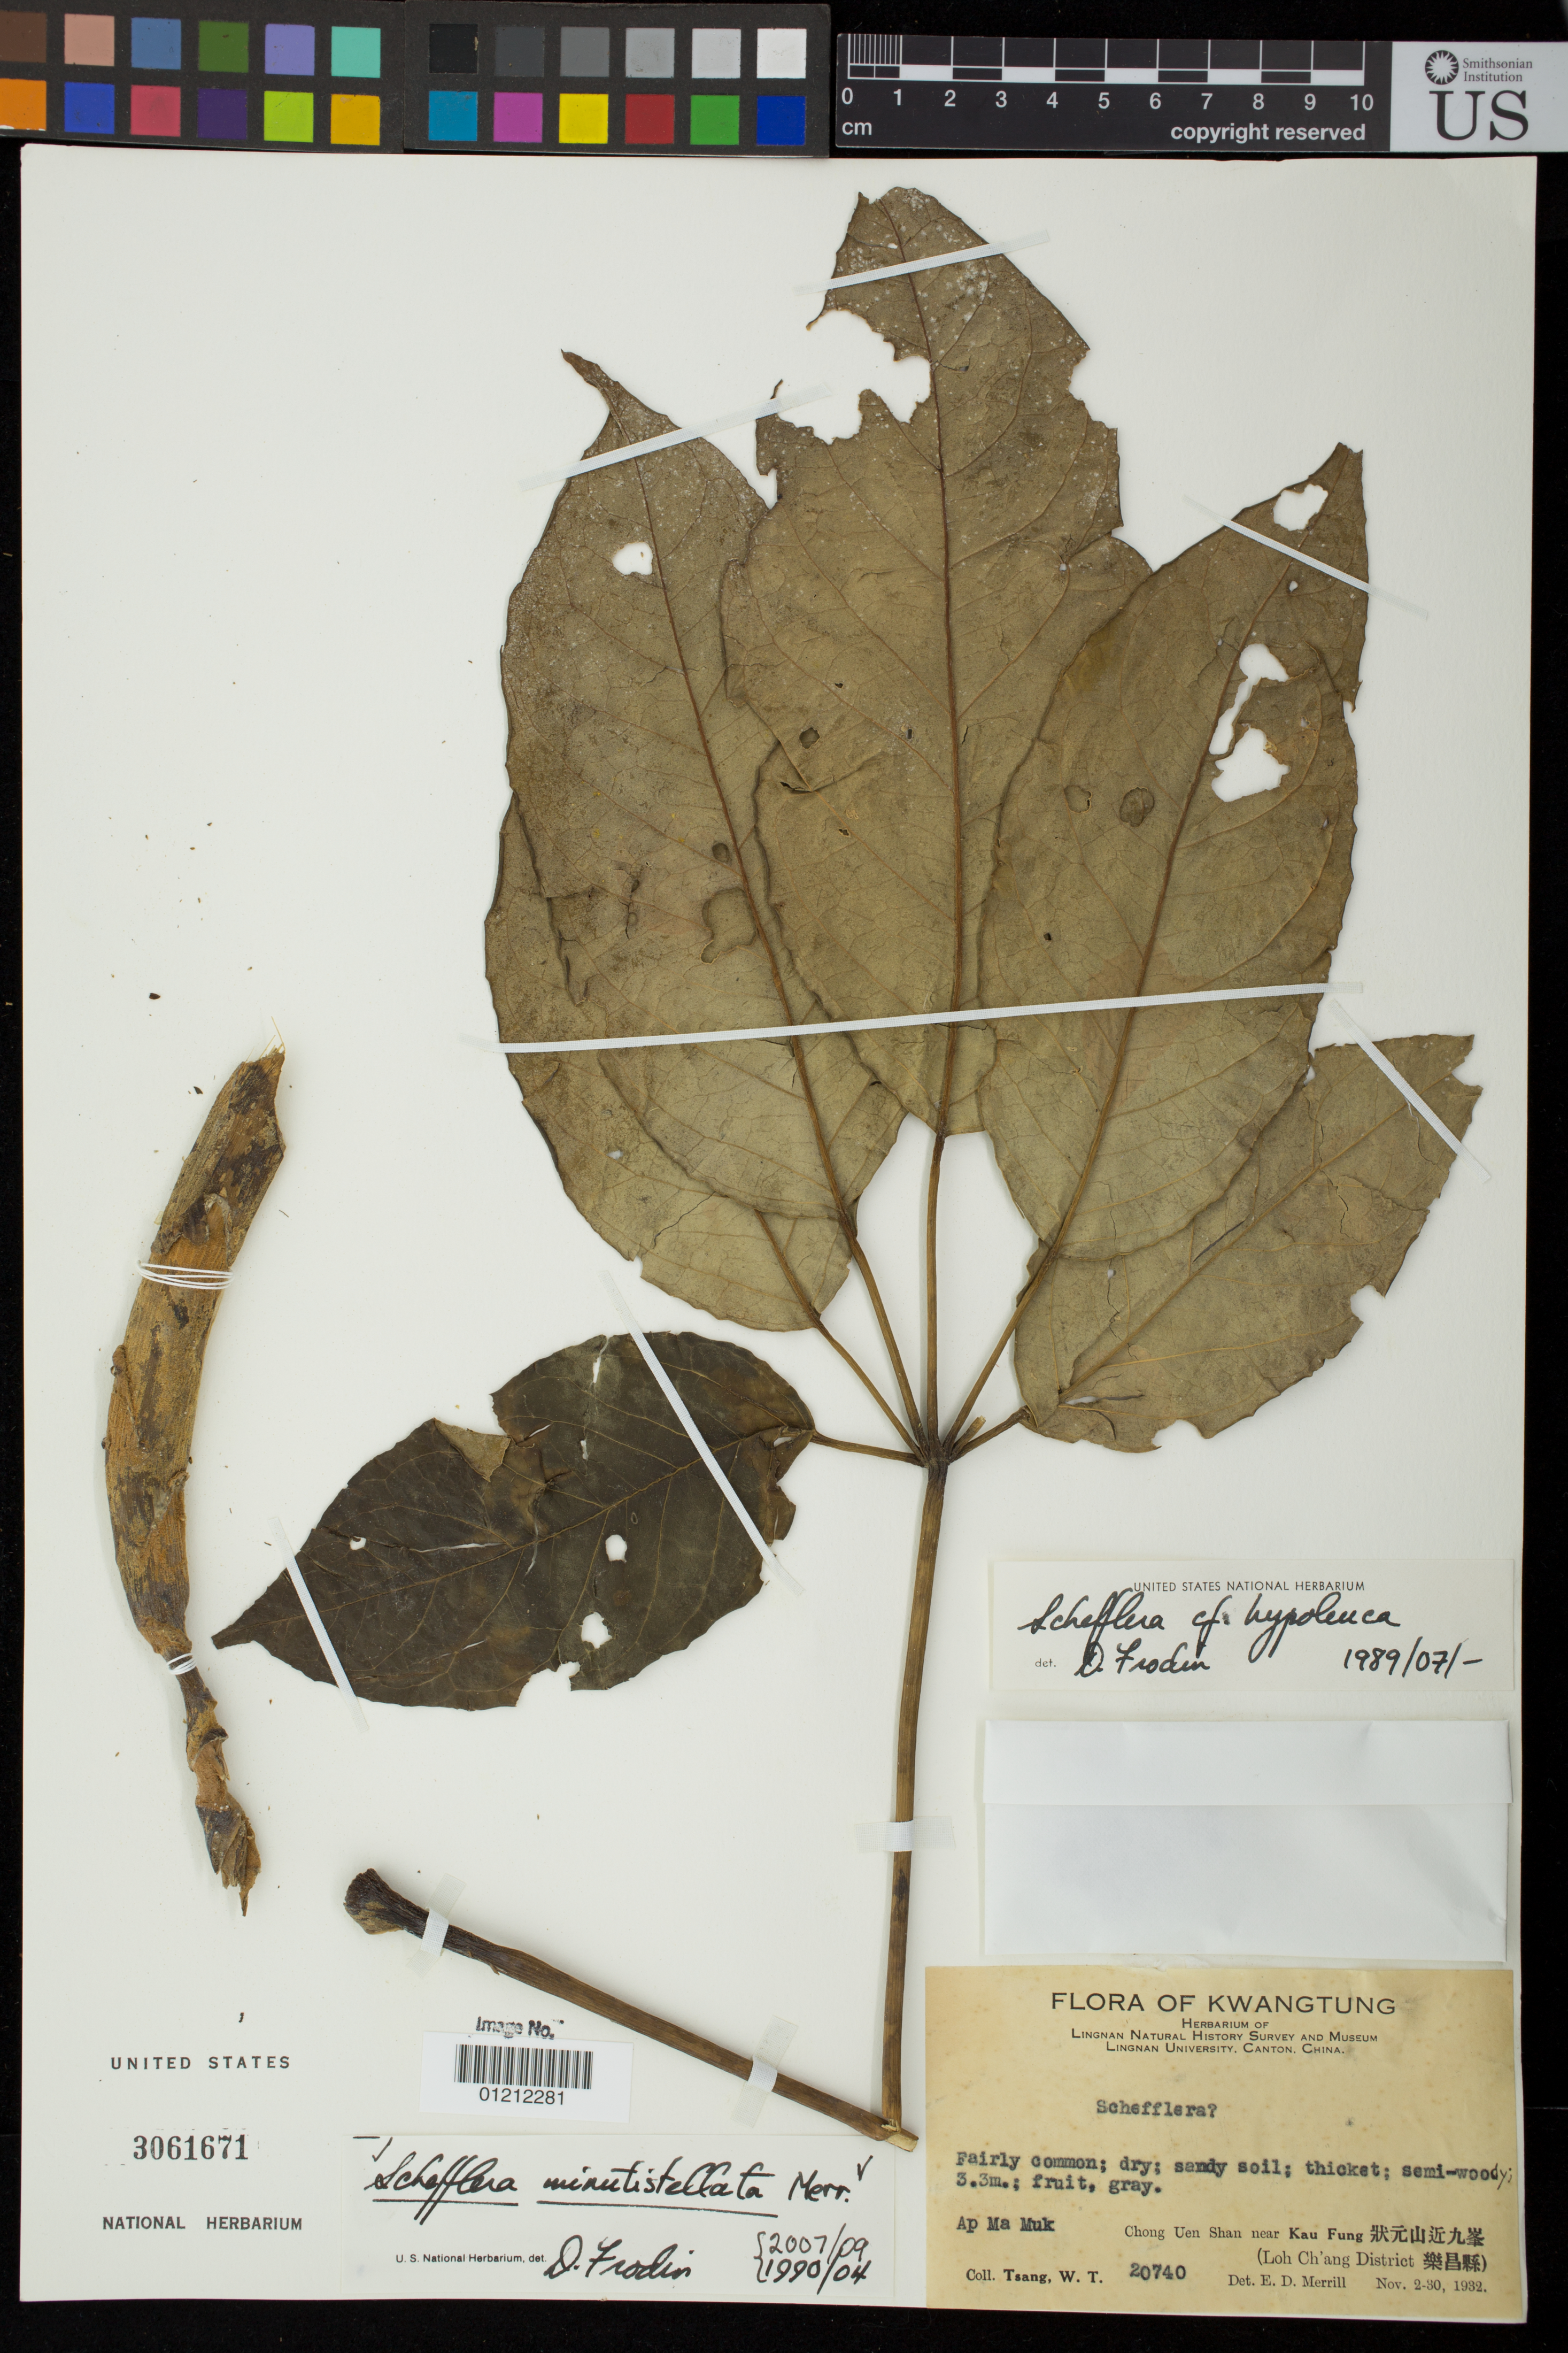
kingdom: Plantae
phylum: Tracheophyta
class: Magnoliopsida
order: Apiales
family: Araliaceae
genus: Schefflera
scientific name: Schefflera metcalfiana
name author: Merr. ex H.L. Li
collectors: W. T. Tsang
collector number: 20740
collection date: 1930-11-30/1932-11-02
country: China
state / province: Guangdong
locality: Ap Ma Muk, Chong Uen Shan near Kau Fung (Loh Ch'ang District)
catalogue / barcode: US 3061671